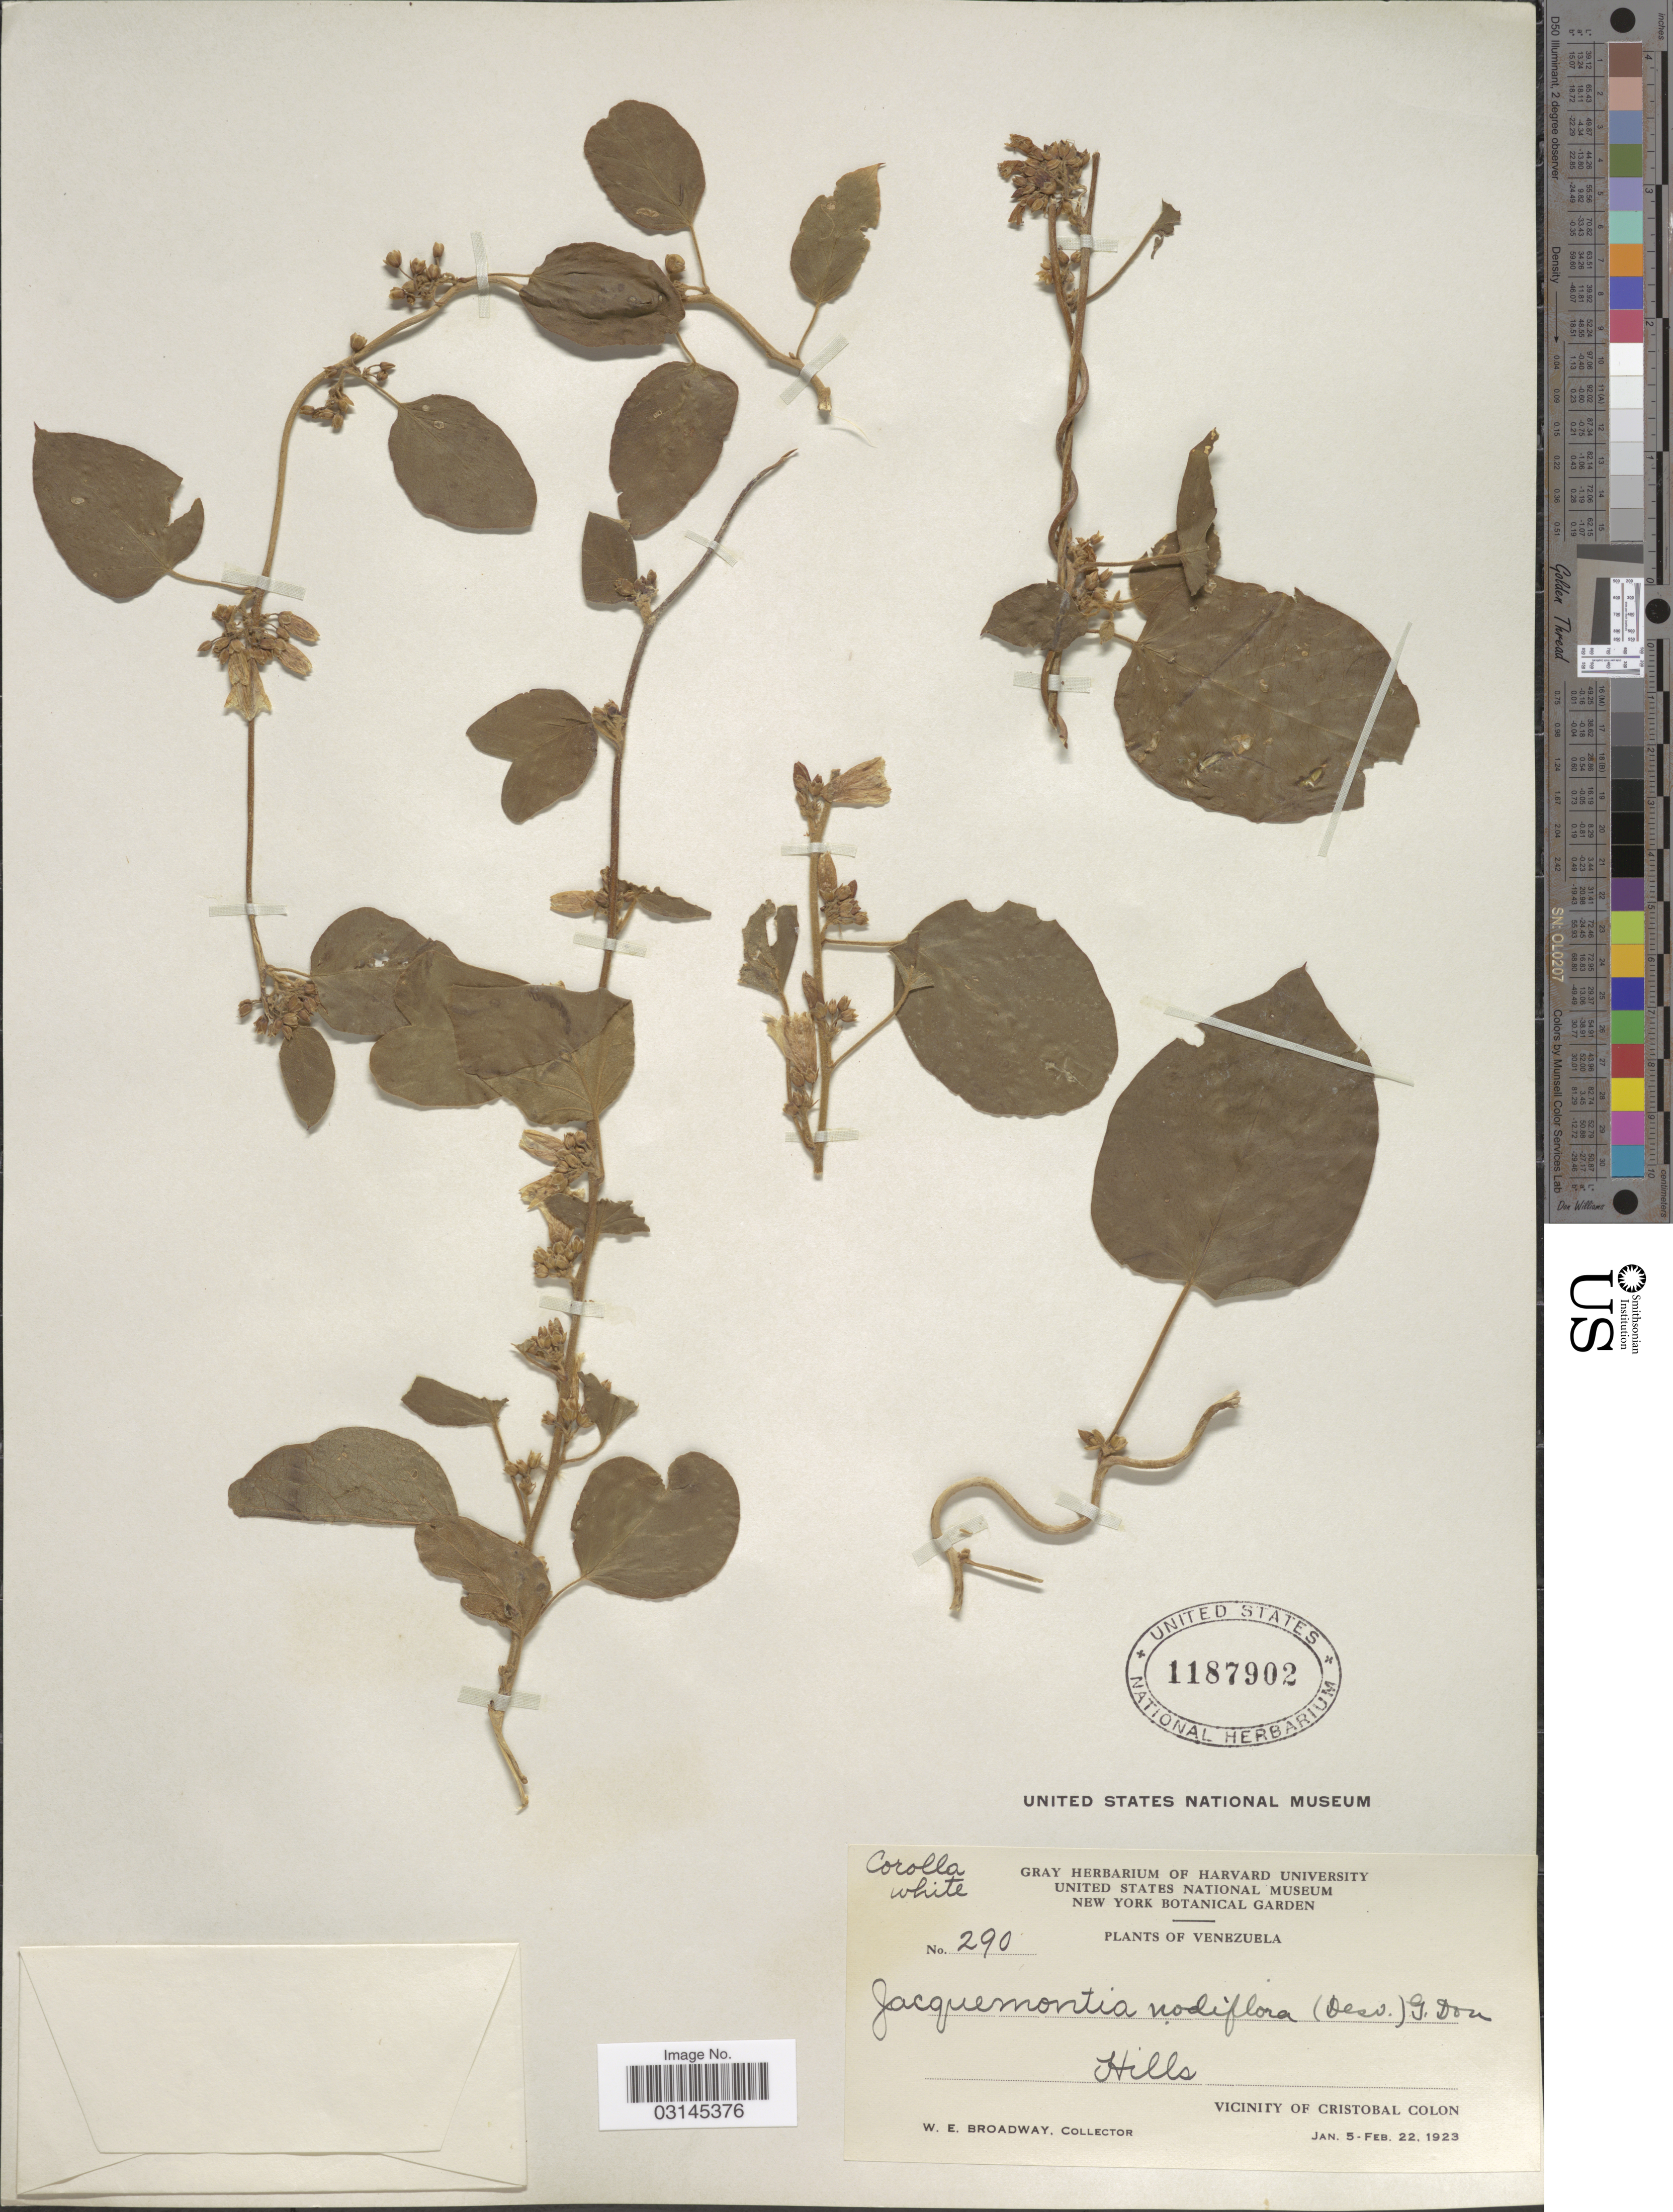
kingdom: Plantae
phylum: Tracheophyta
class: Magnoliopsida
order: Solanales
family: Convolvulaceae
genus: Convolvulus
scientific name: Convolvulus nodiflorus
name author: Desr.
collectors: W. E. Broadway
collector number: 290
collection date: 1923-01-05/1923-02-22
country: Venezuela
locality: Vicinity of Cristobal Colon.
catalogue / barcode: US 1187902